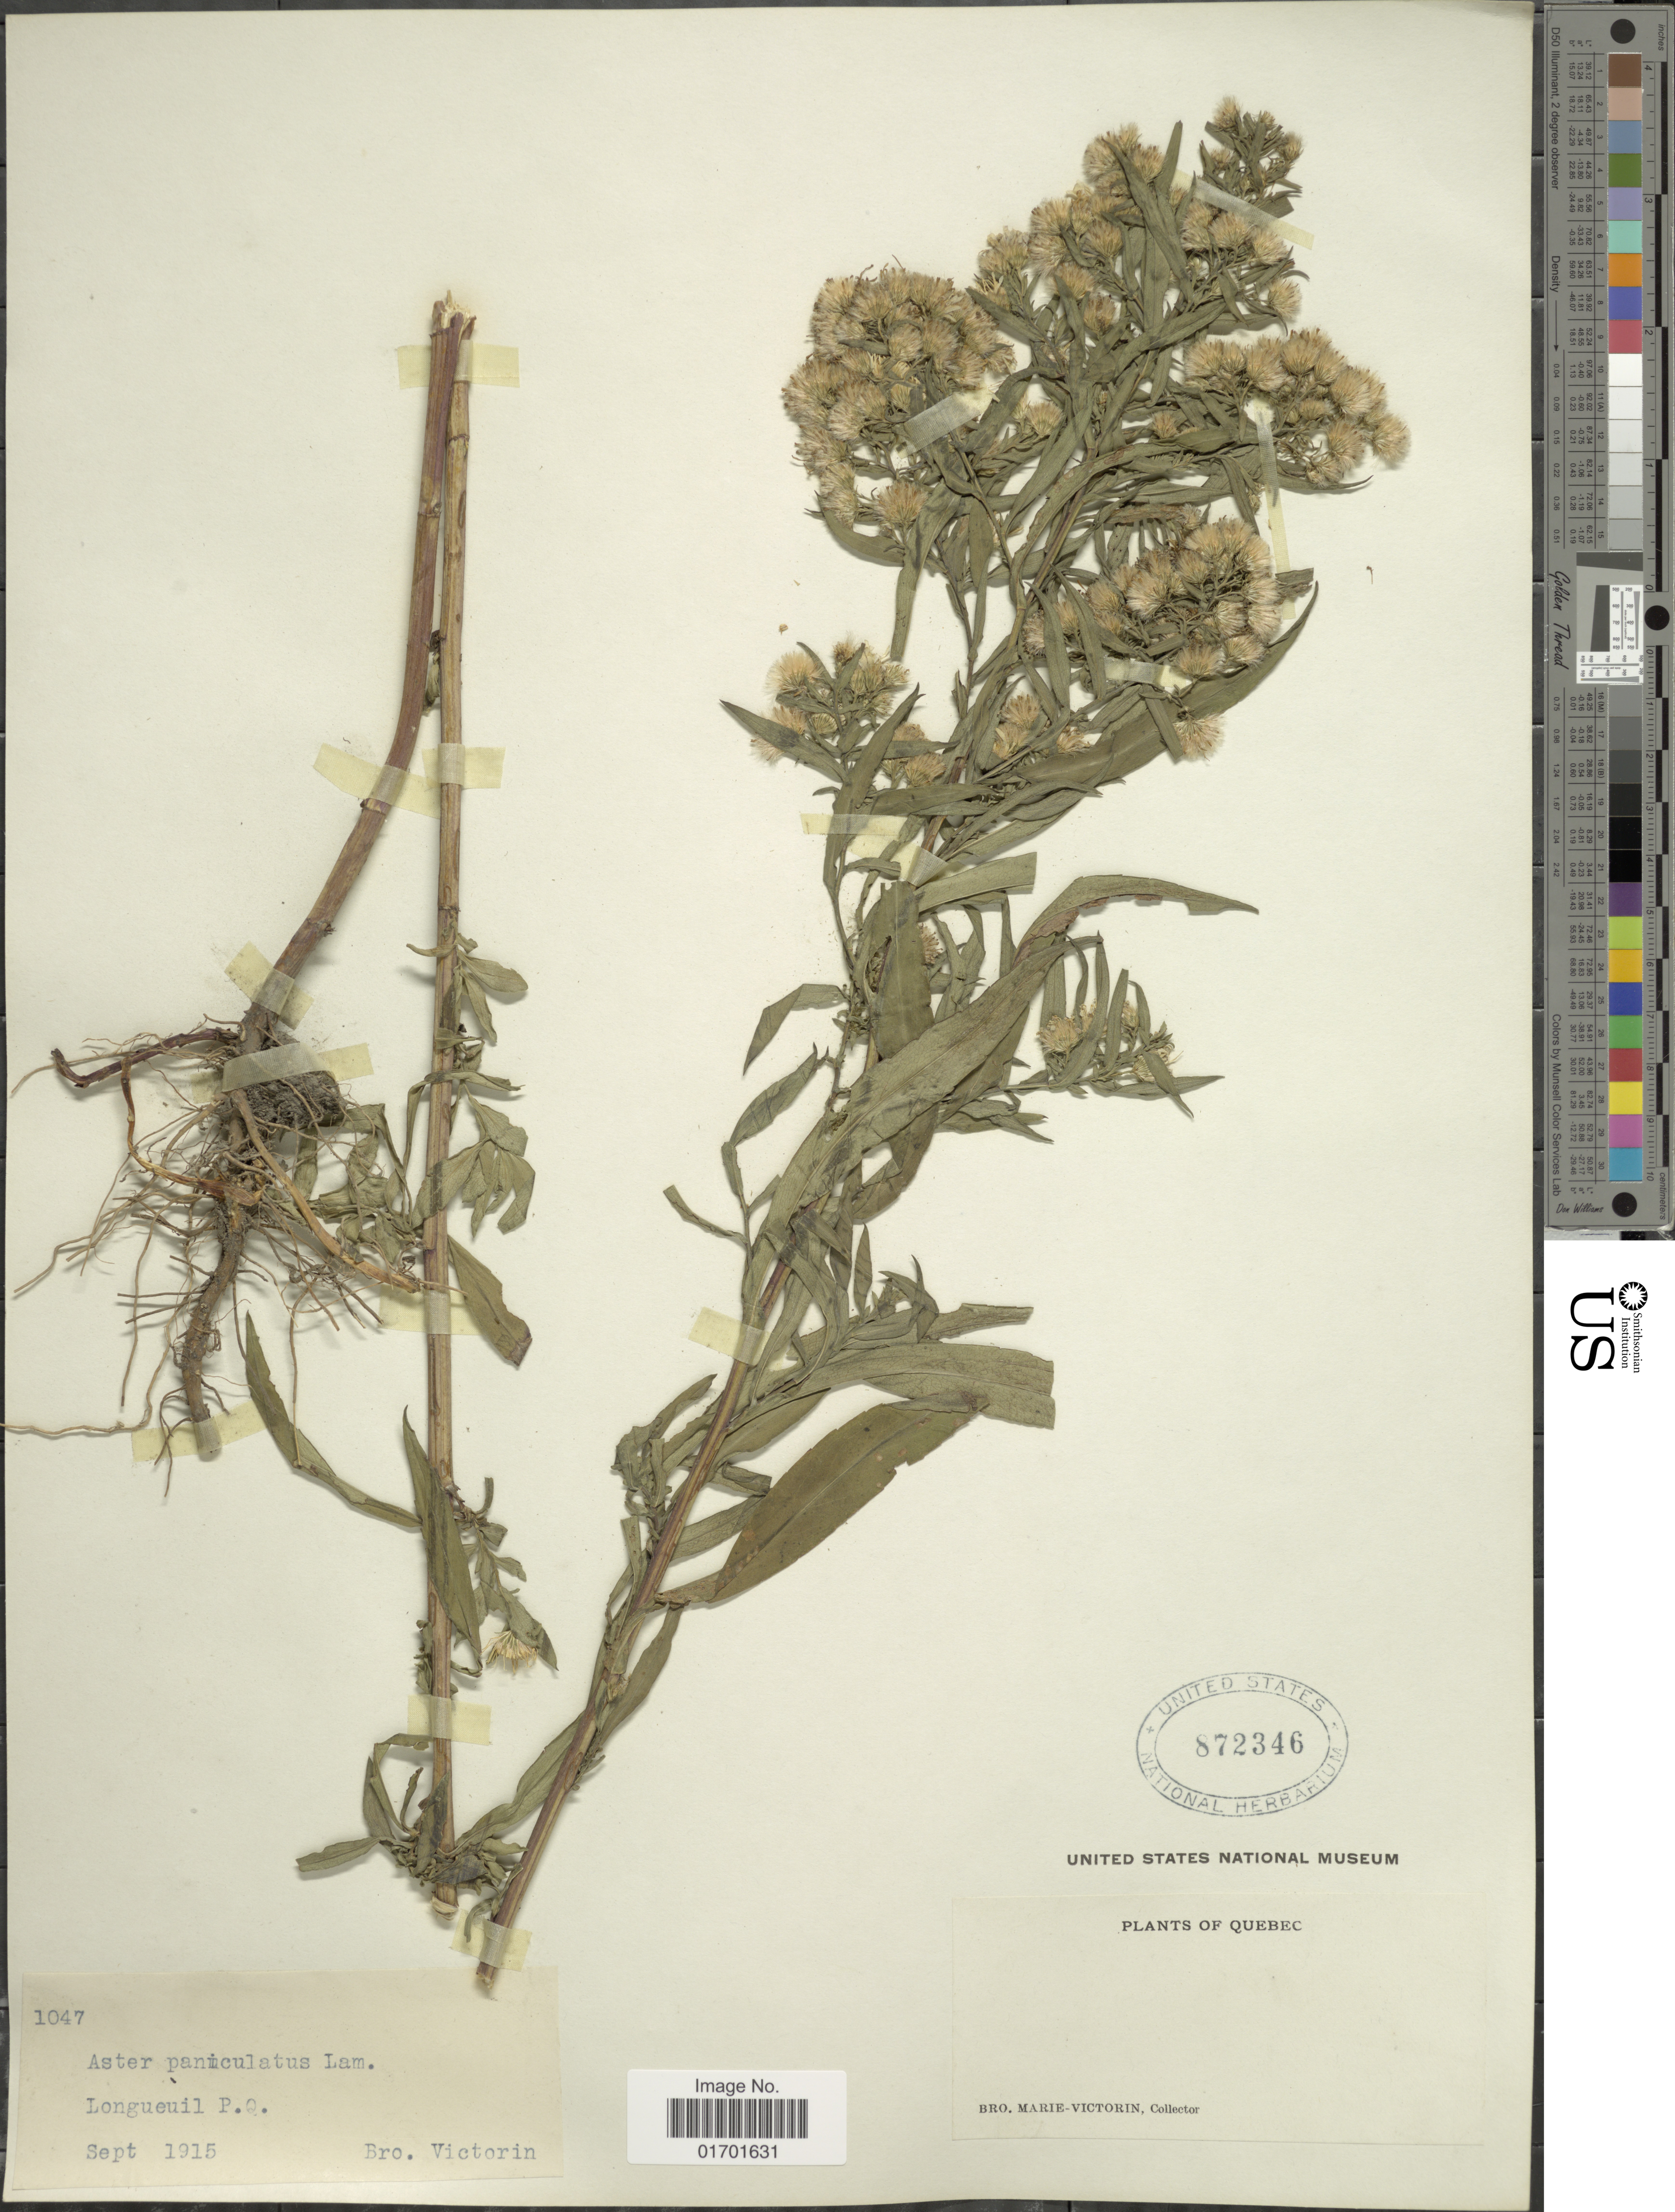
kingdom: Plantae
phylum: Tracheophyta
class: Magnoliopsida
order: Asterales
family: Asteraceae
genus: Symphyotrichum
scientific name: Symphyotrichum lanceolatum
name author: (Willd.) G.L. Nesom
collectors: Fr. Marie-Victorin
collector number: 1047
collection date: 1915-09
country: Canada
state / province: Quebec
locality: Longueuil, P.Q.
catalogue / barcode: US 872346